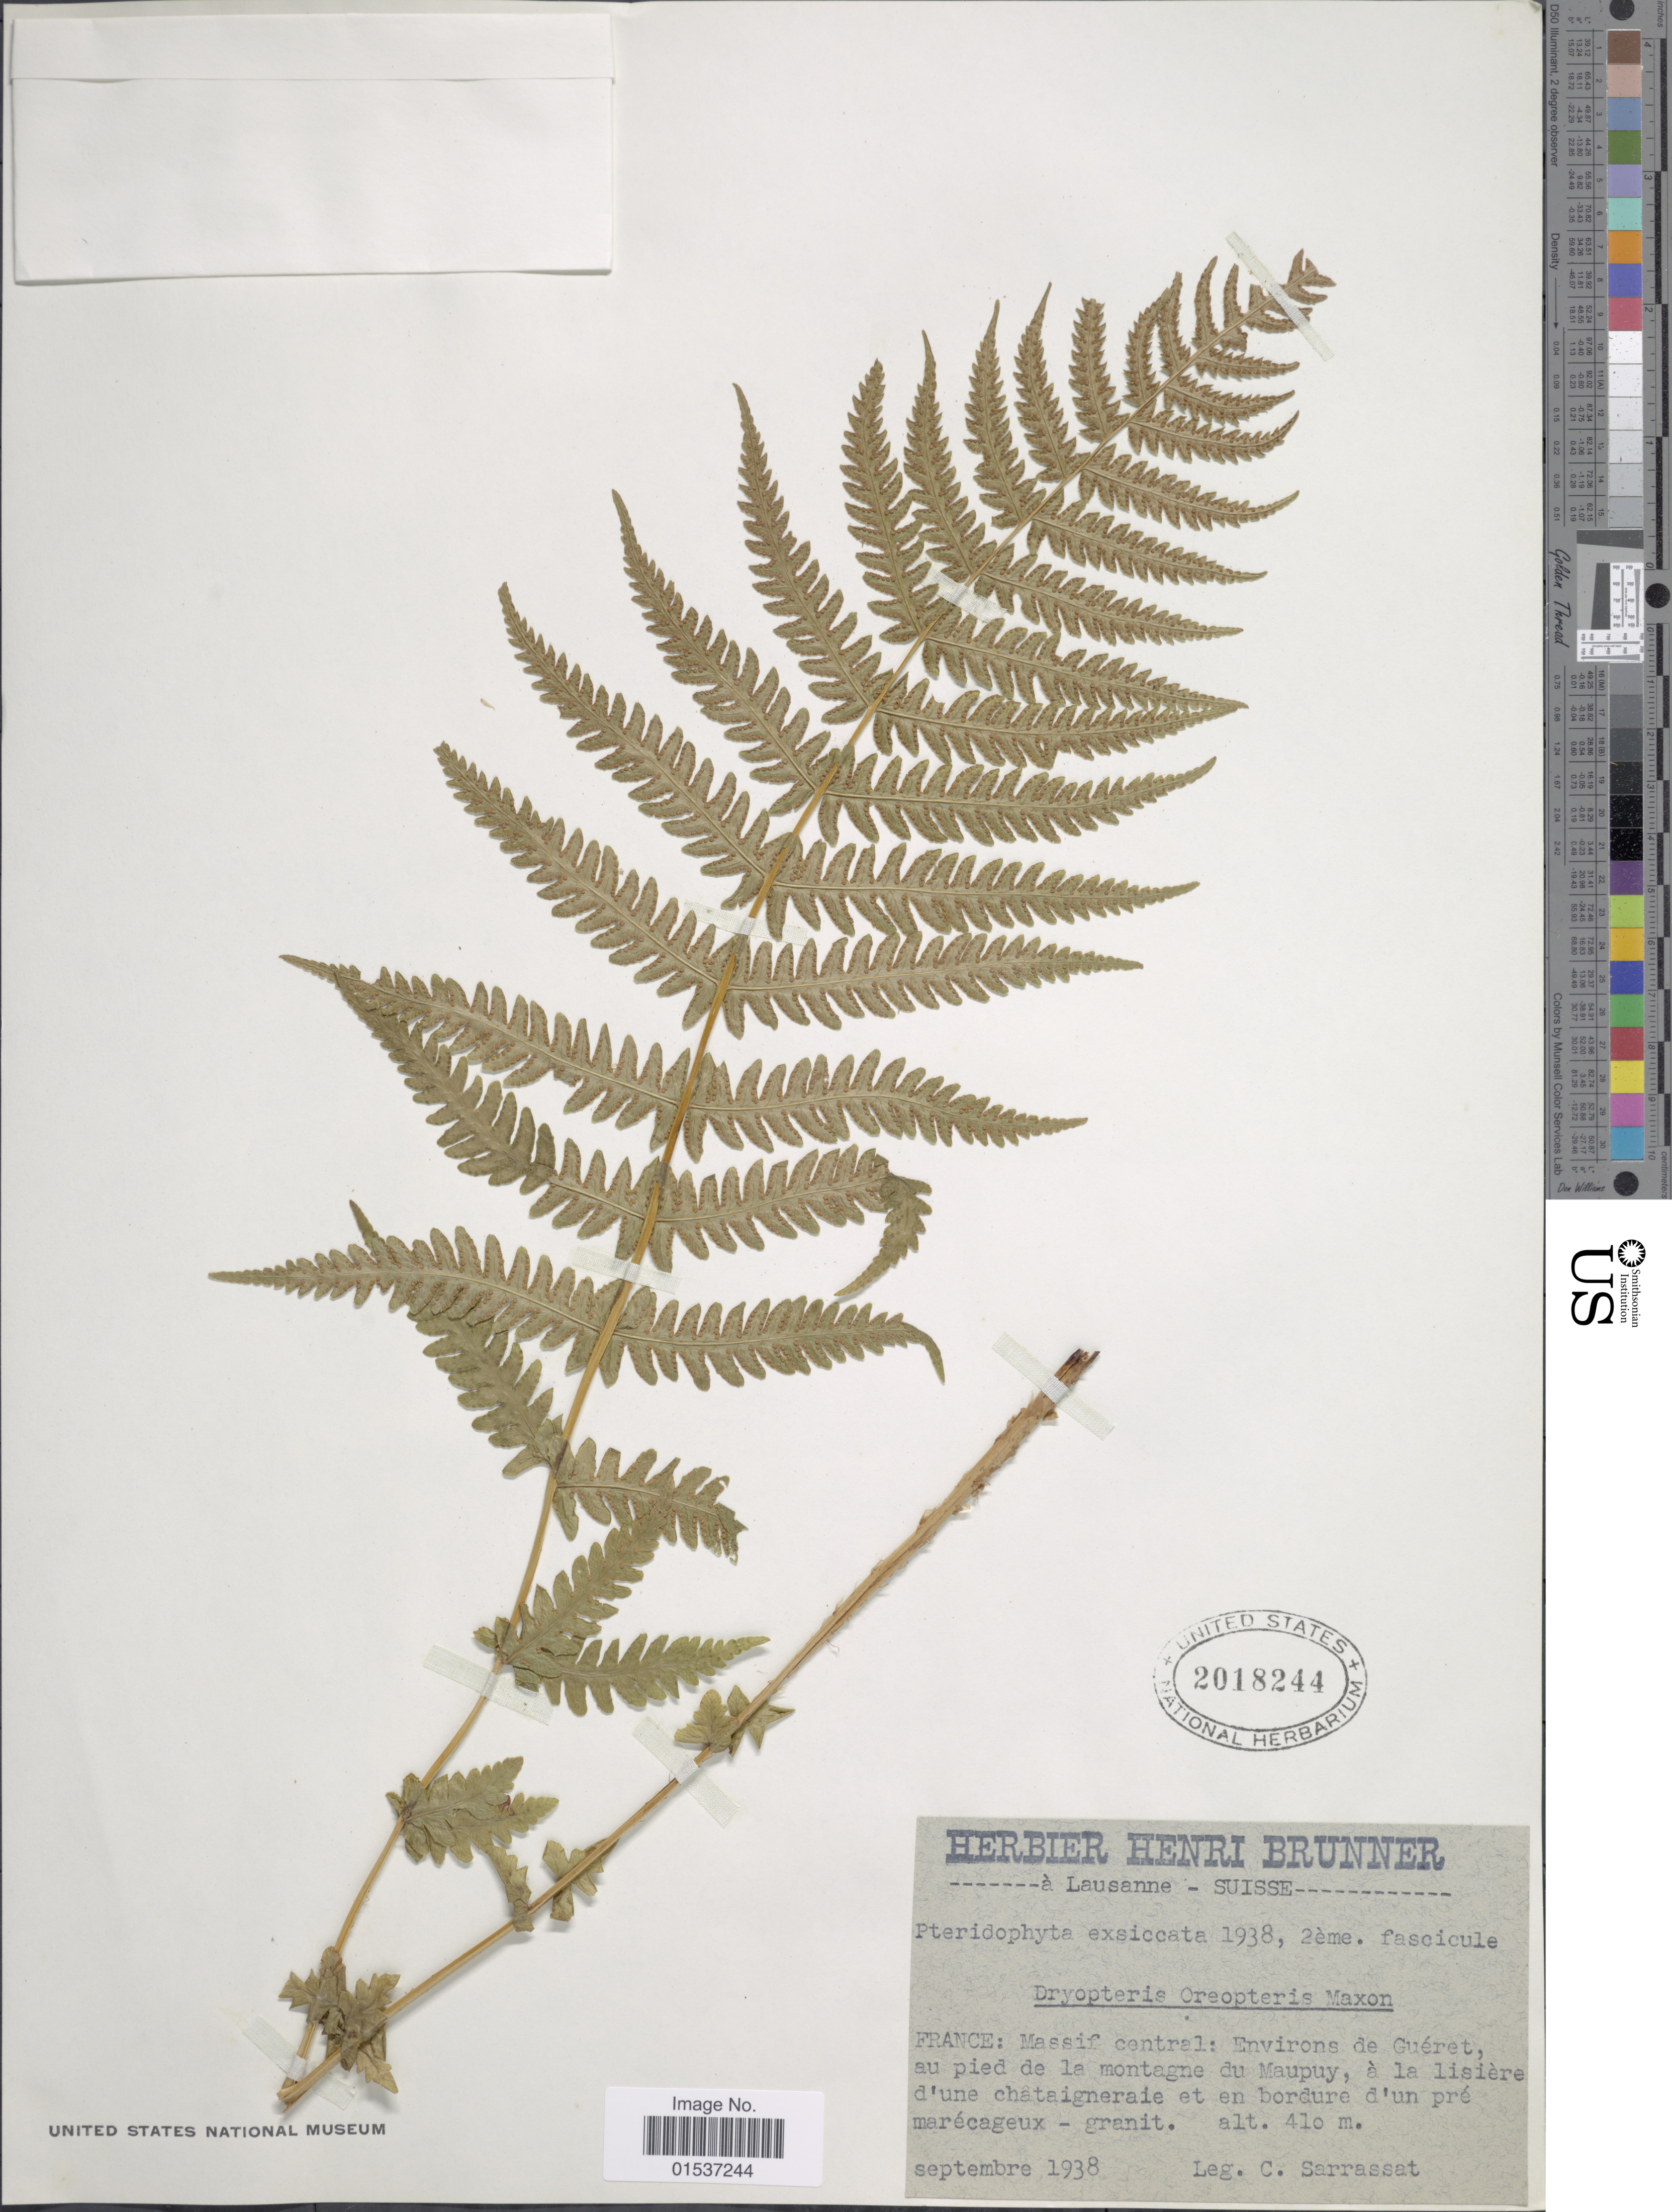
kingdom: Plantae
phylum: Tracheophyta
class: Polypodiopsida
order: Polypodiales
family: Thelypteridaceae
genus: Oreopteris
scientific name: Oreopteris limbosperma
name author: (All.) K. Iwats.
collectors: C. Sarrassat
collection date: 1938-09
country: France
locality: France: Massif central: environs de Gueret, au pied de la montagne du Maupuy, a la lisiere d'une chataignerate et en bordure d'un pre marecageux.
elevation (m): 410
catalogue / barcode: US 2018244